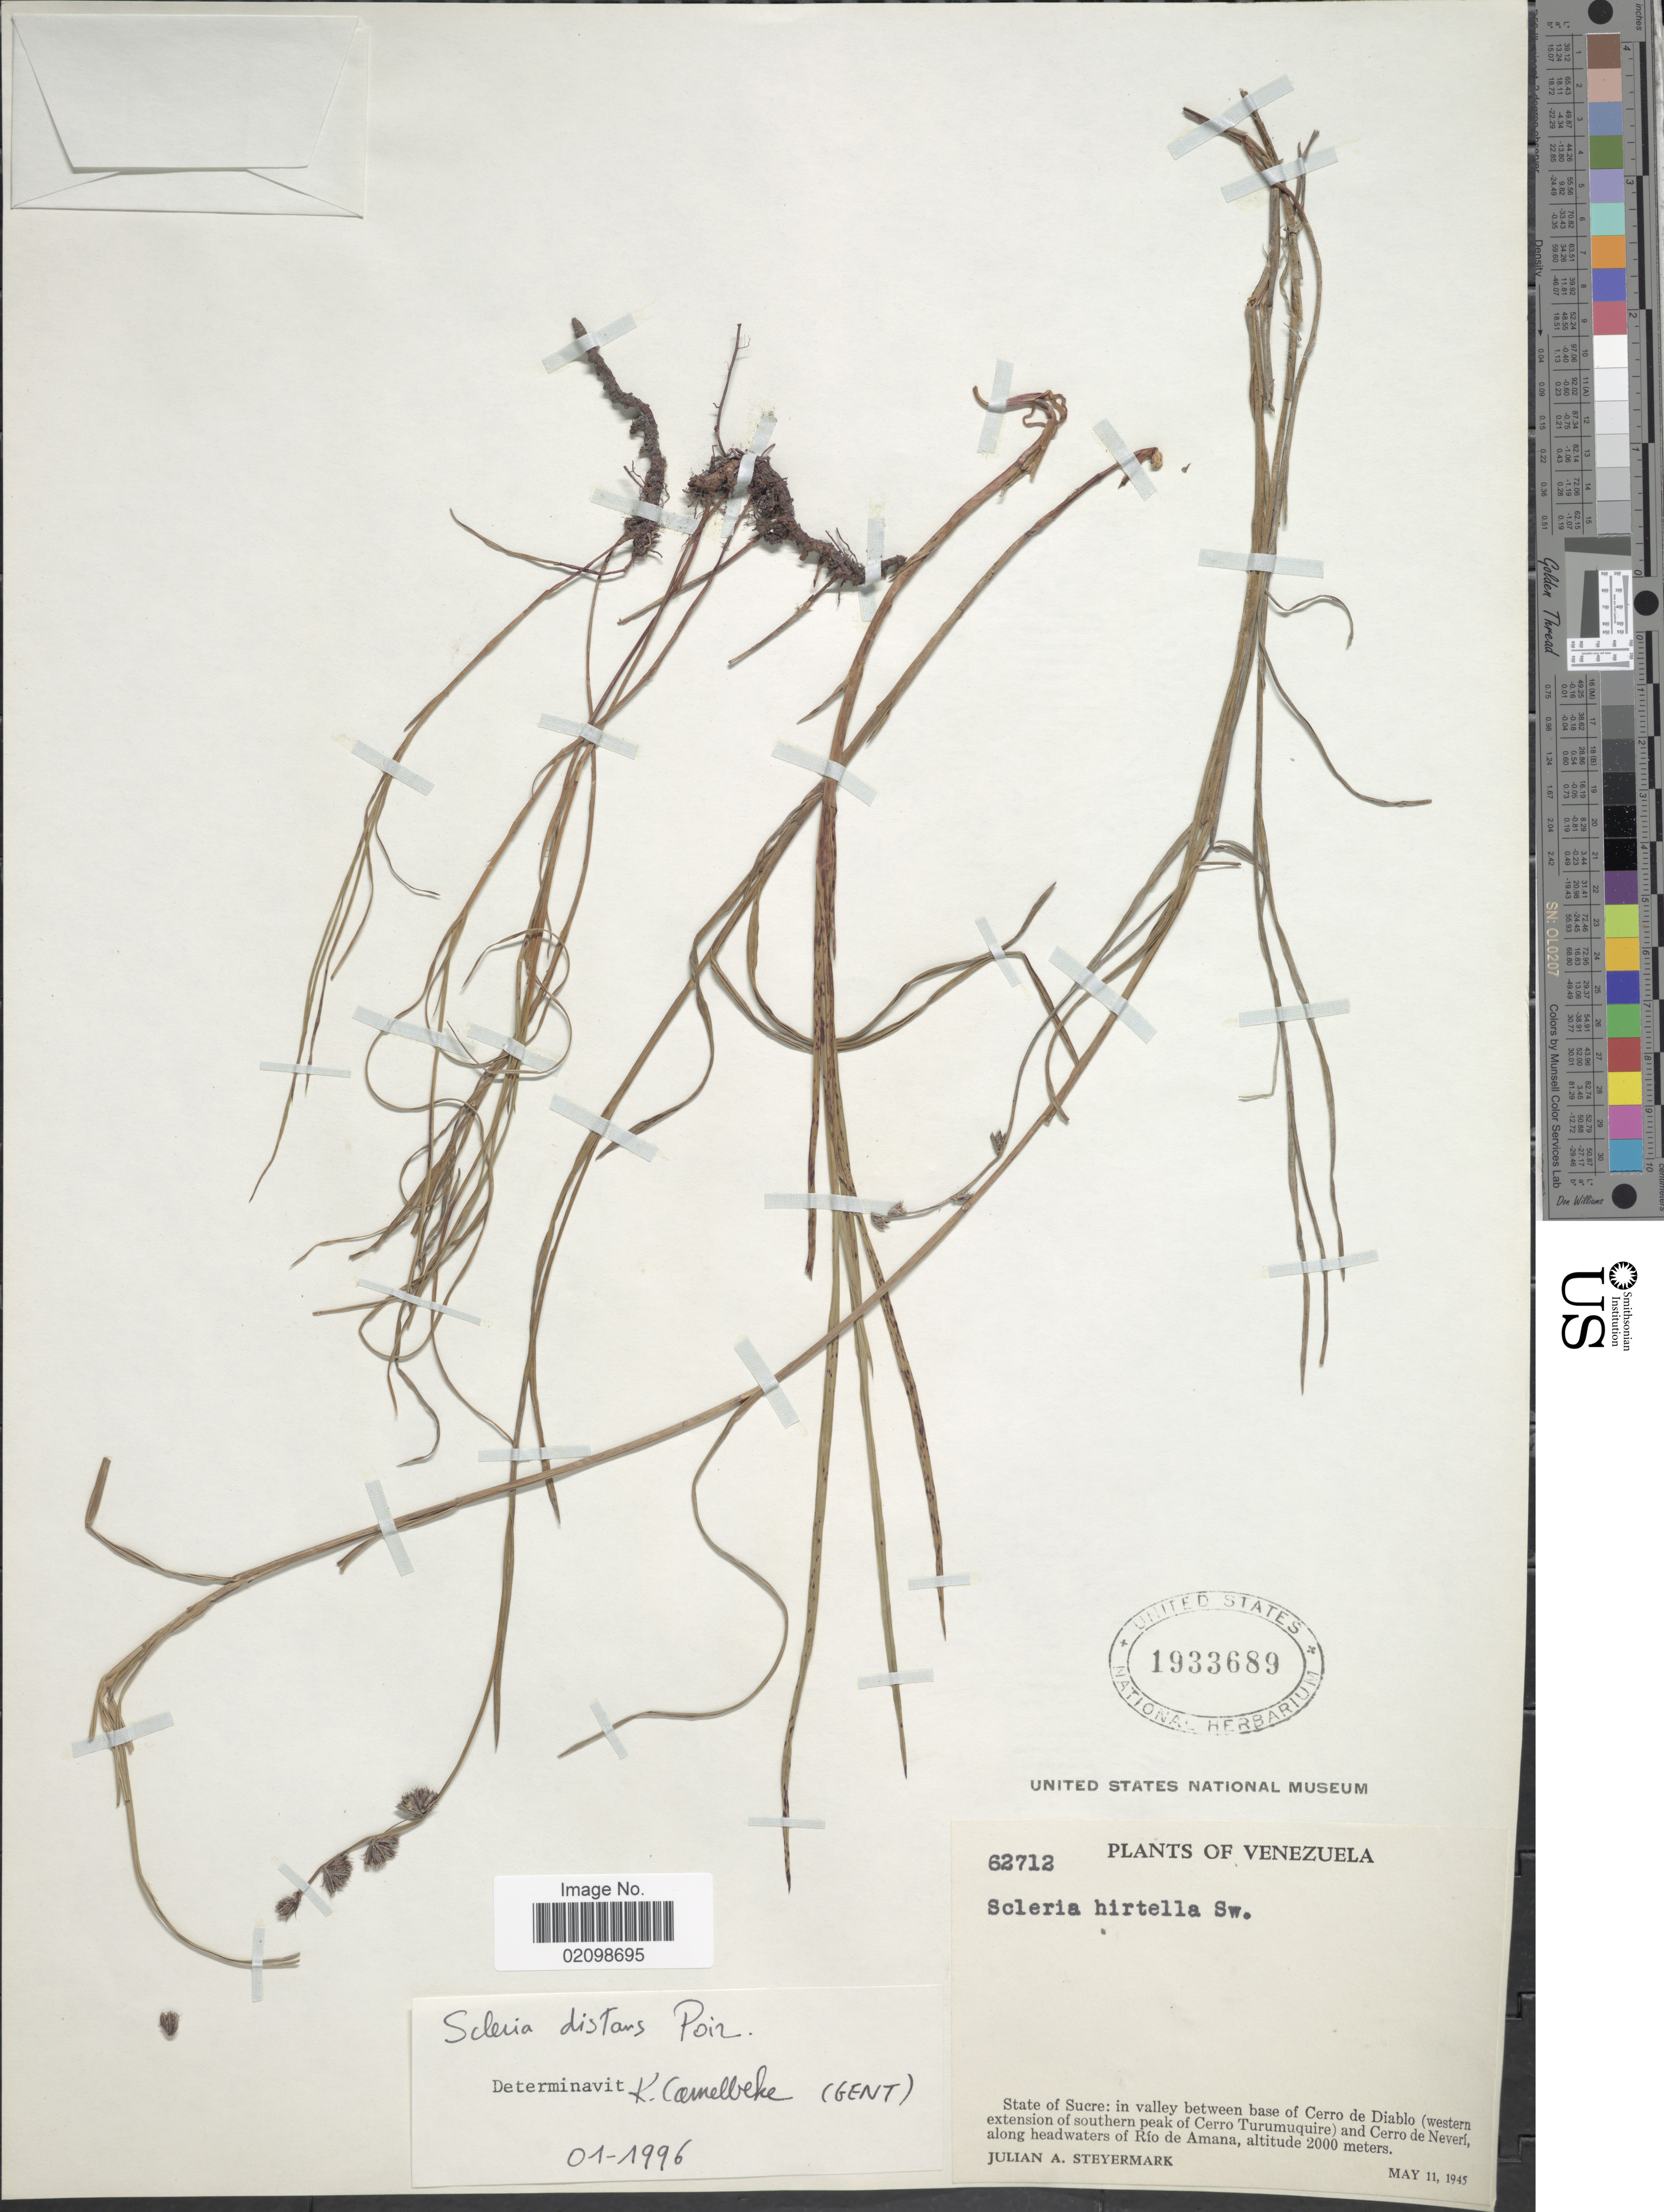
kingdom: Plantae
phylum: Tracheophyta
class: Liliopsida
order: Poales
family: Cyperaceae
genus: Scleria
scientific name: Scleria distans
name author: Poir.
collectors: J. Steyermark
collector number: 62712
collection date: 1945-05-11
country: Venezuela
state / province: Sucre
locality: State of Sucre: in valley between base of Cerro de Diablo (western extension of southern peak of Cerro Turumuquire) and Cerro de Neveri, along headwaters of Rio de Amana.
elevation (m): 2000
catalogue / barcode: US 1933689